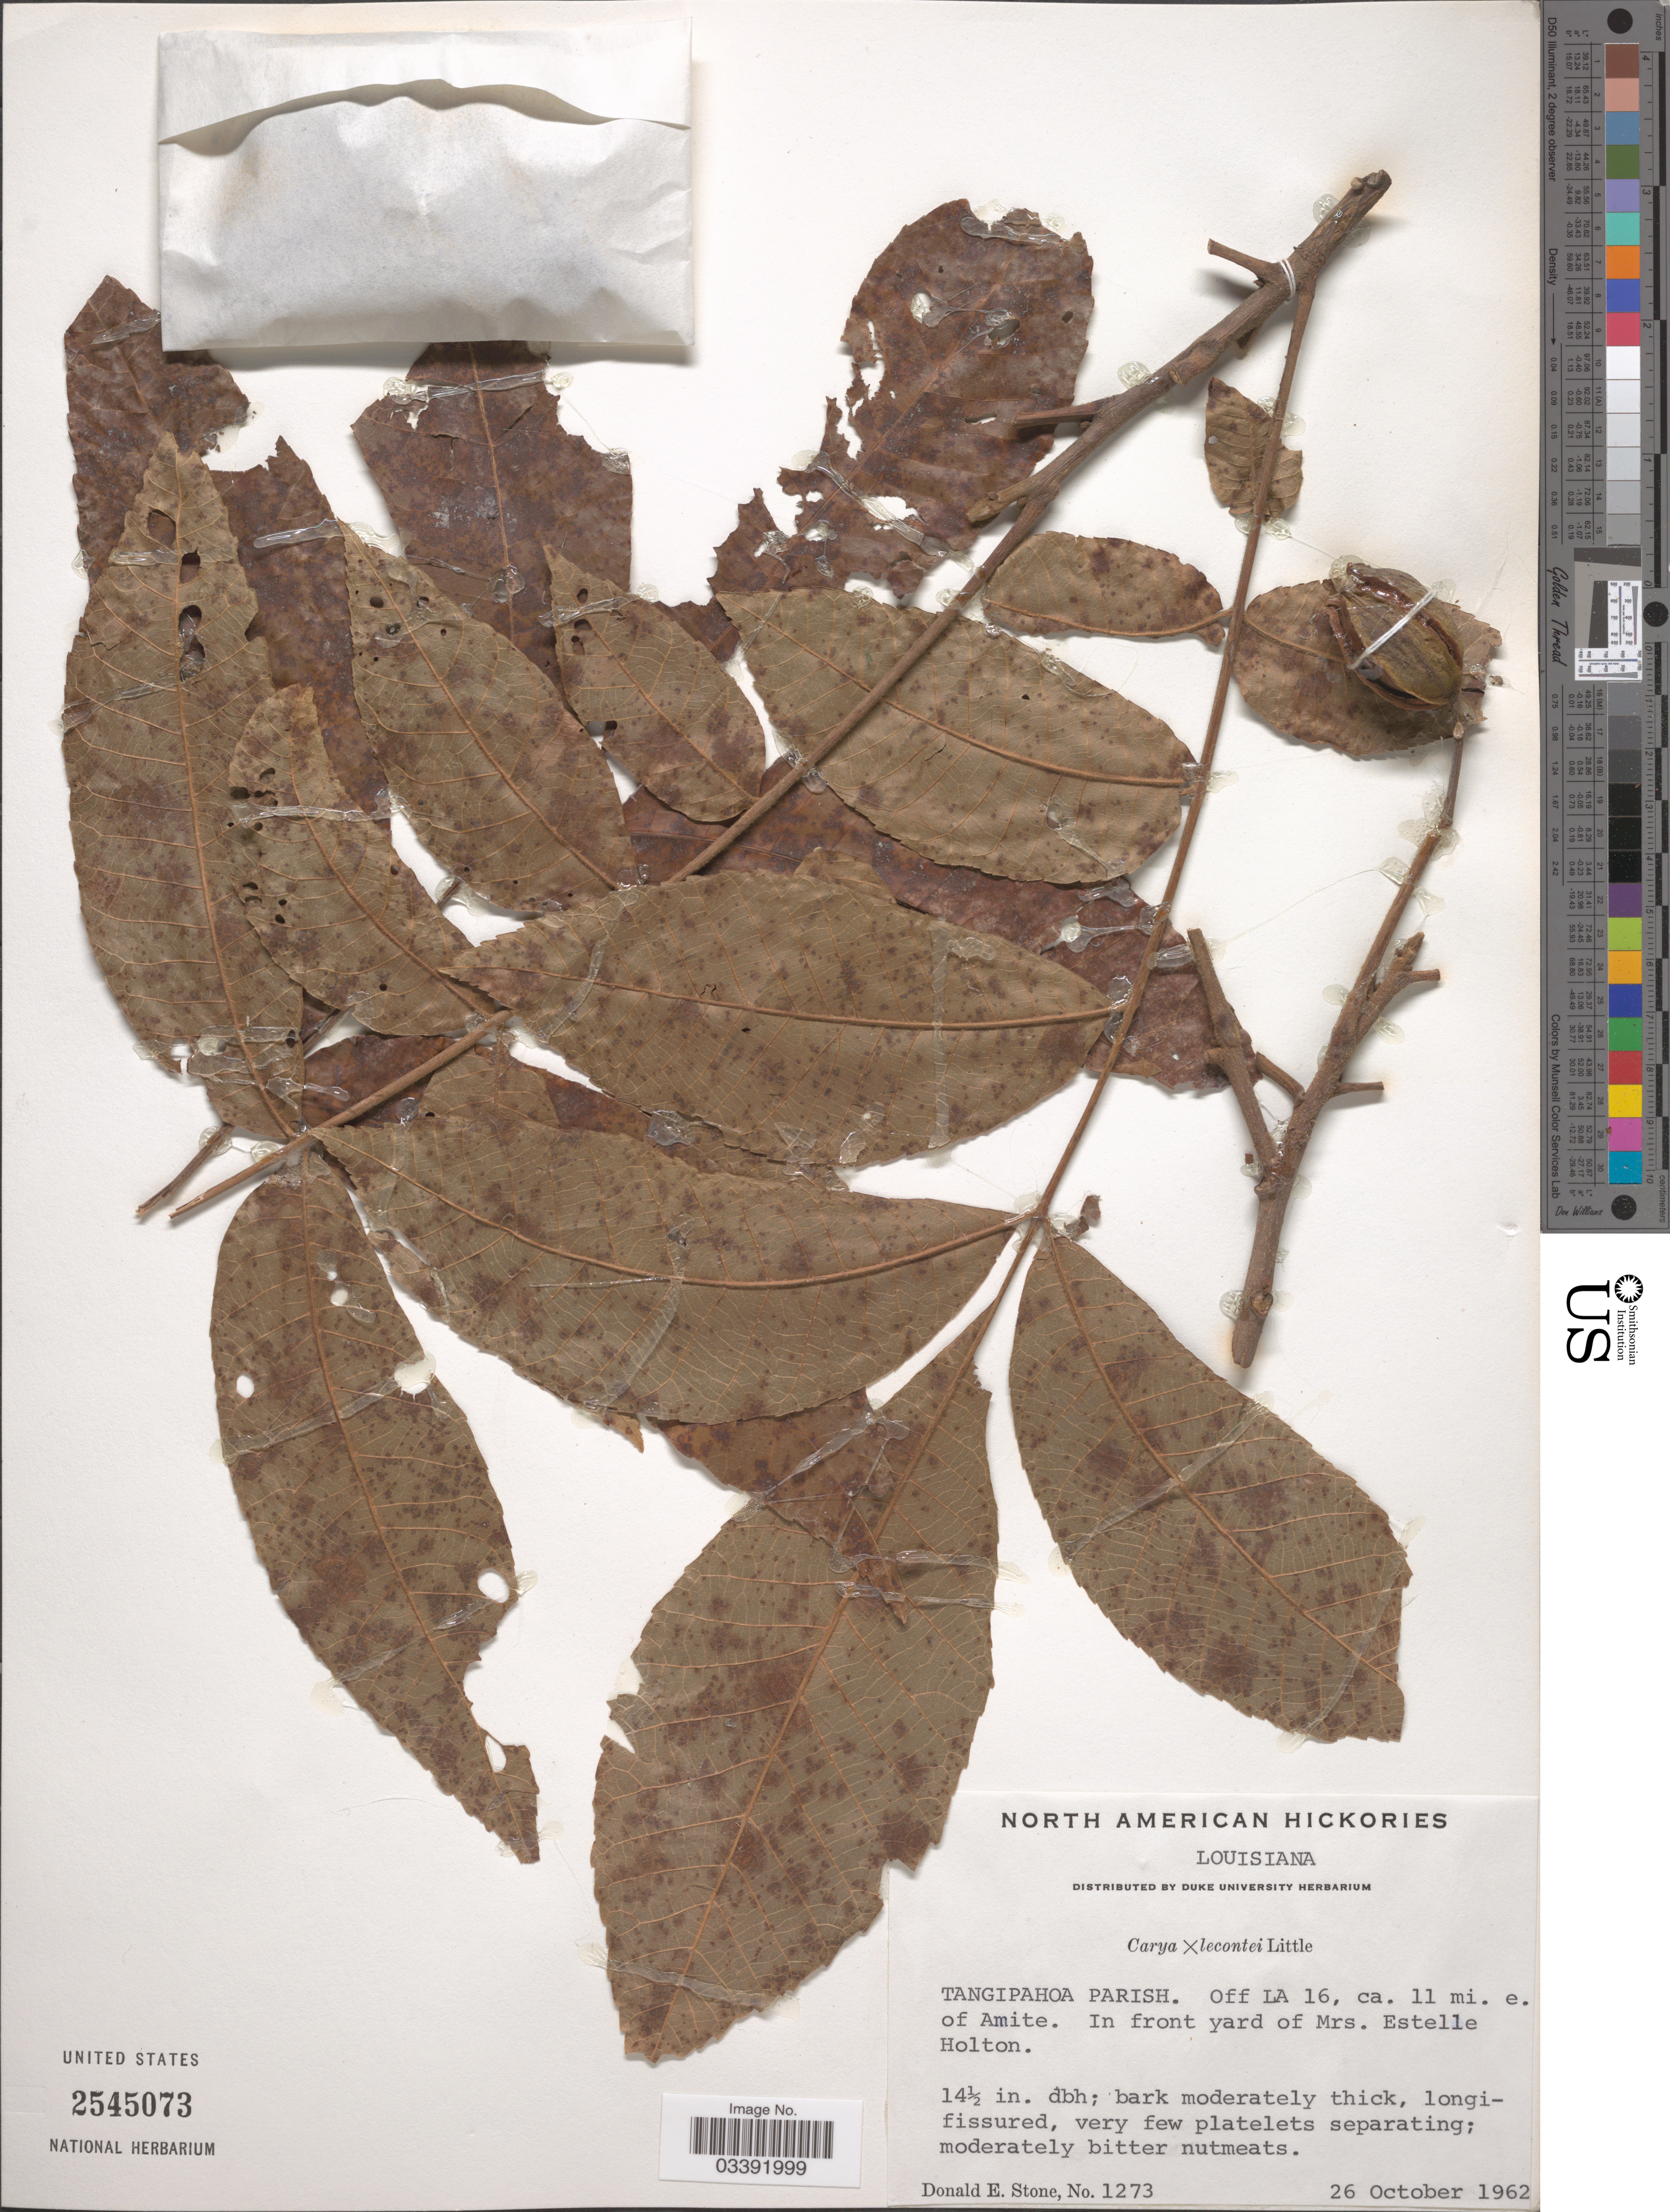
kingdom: Plantae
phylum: Tracheophyta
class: Magnoliopsida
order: Fagales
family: Juglandaceae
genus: Carya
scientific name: Carya x lecontei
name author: Little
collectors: D. Stone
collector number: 1273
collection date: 1962-10-26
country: United States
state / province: Louisiana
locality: Tangipahoa Parish. Off La 16, ca. 11 mi. e. of Amite. In front yard of Mrs. Estelle Holton.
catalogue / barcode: US 2545073